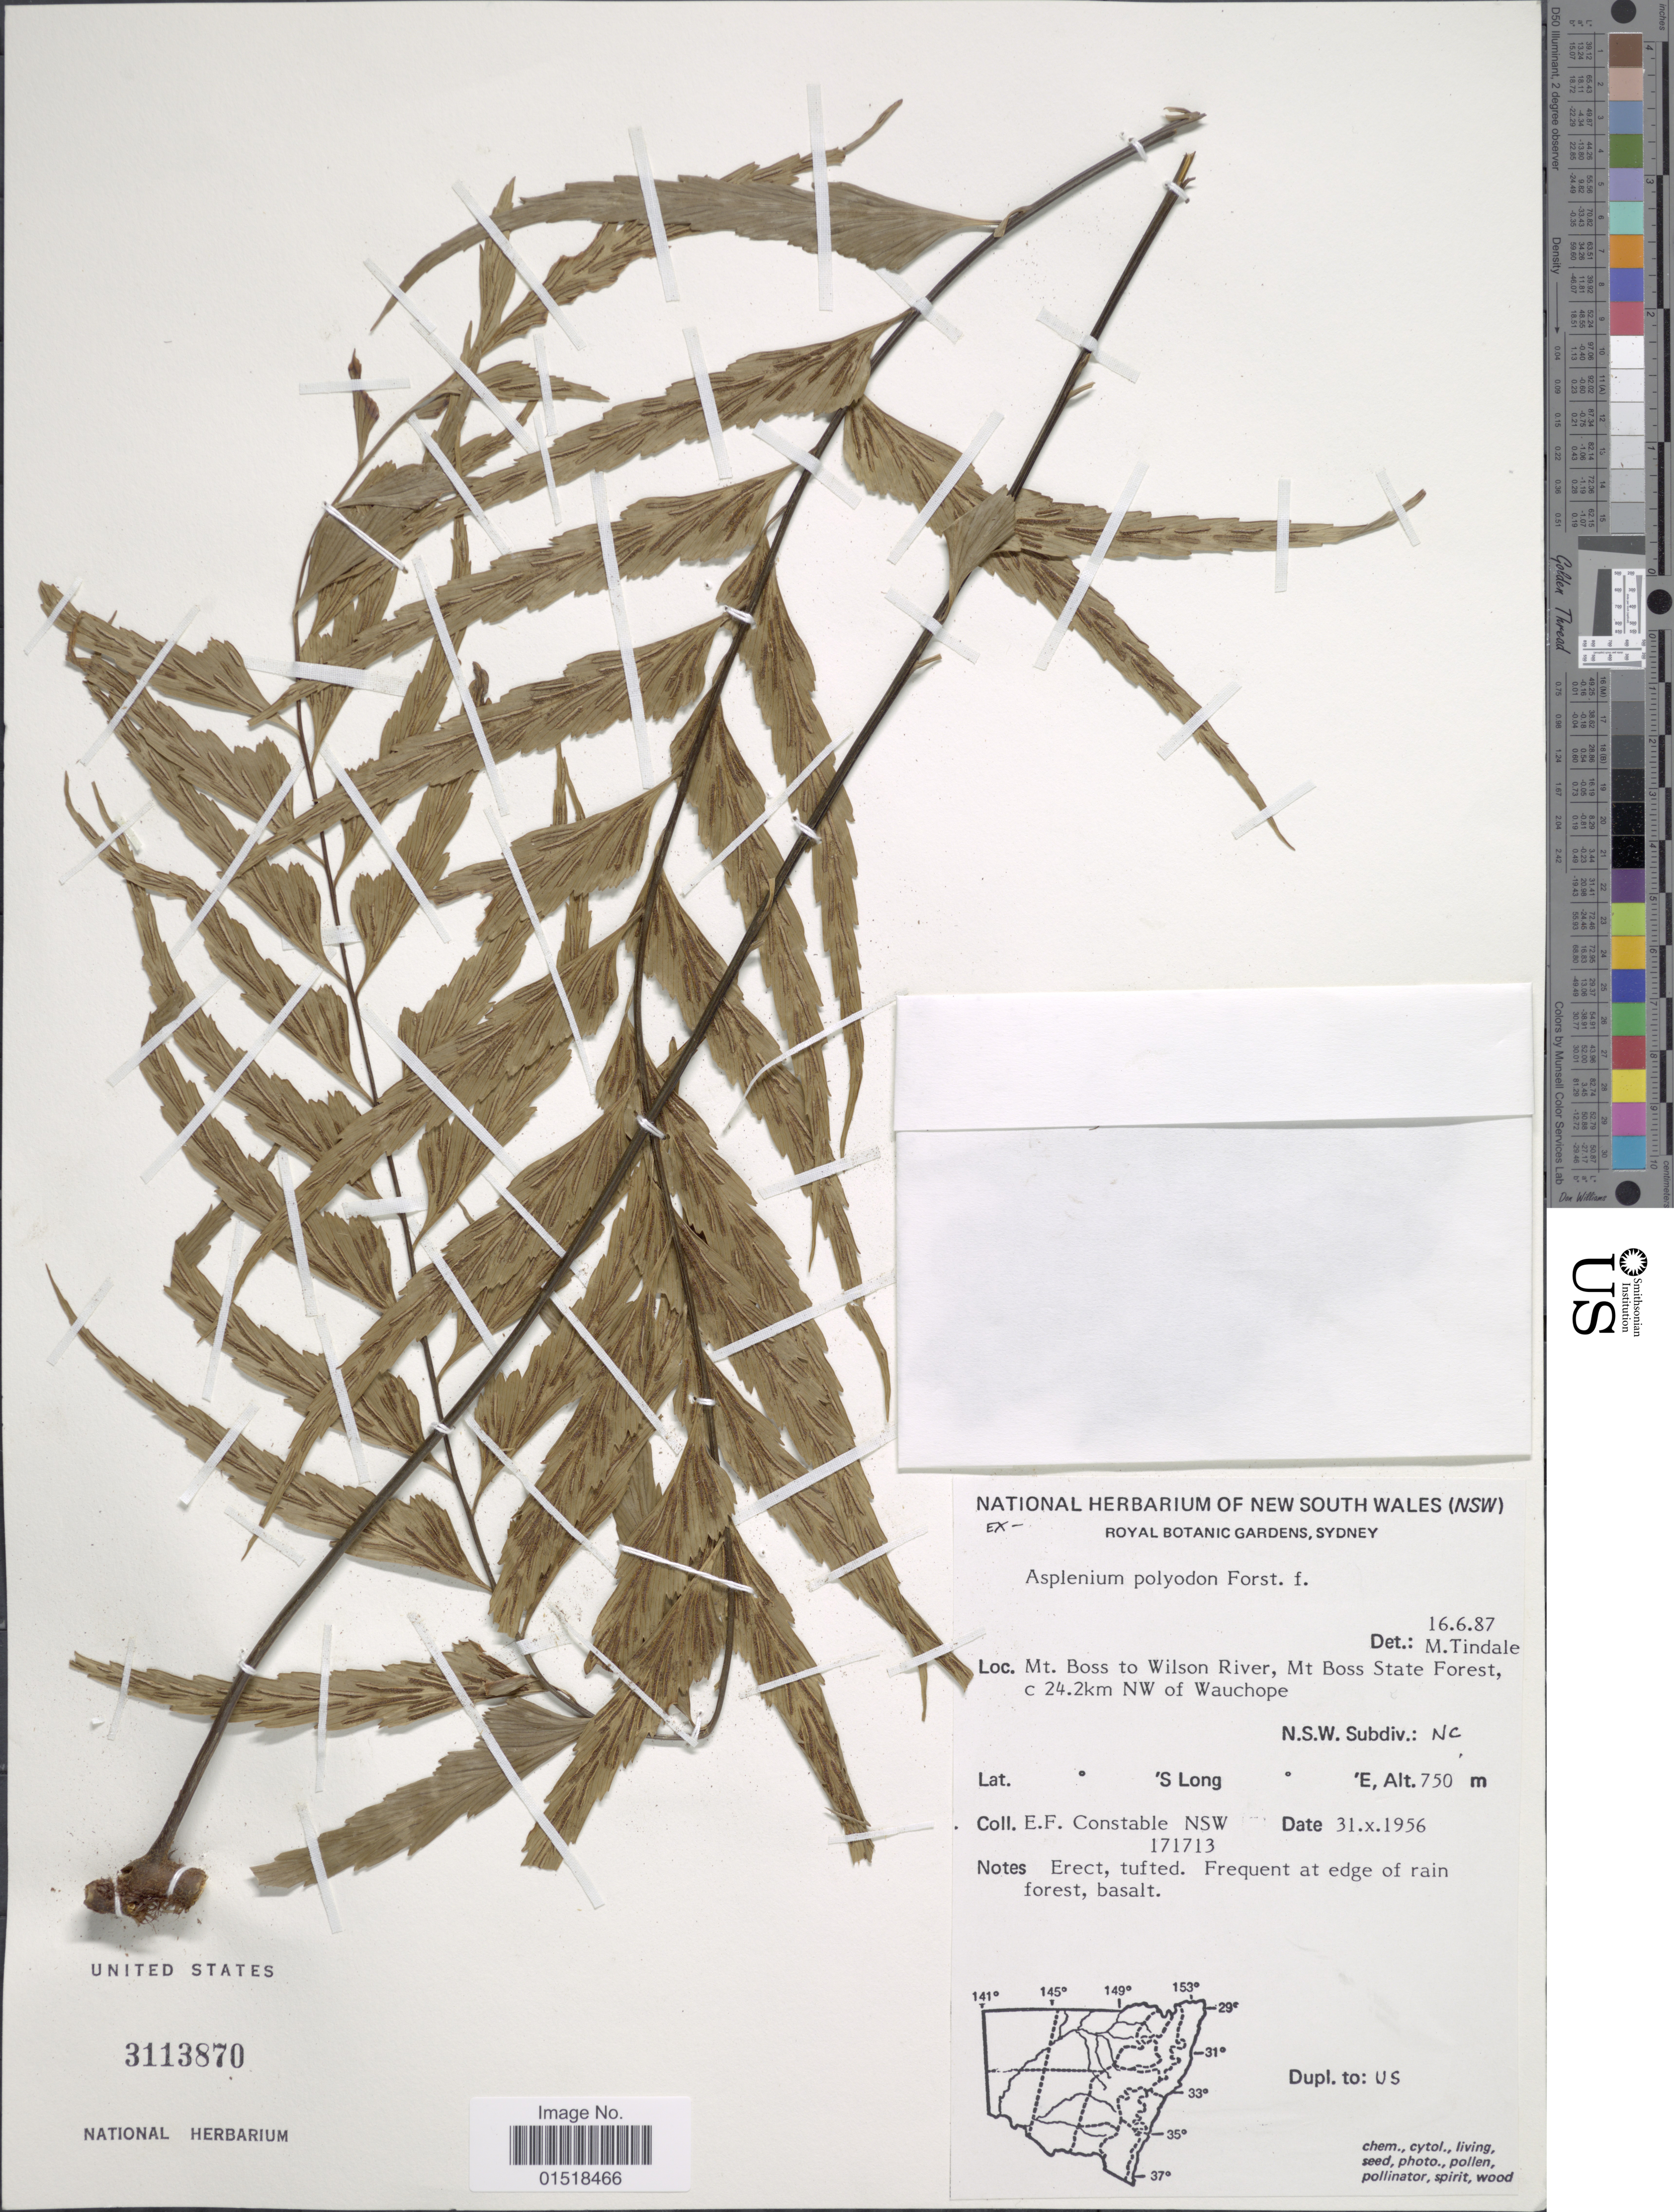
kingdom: Plantae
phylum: Tracheophyta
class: Polypodiopsida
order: Polypodiales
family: Aspleniaceae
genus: Asplenium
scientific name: Asplenium polyodon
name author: G. Forst.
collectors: E. F. Constable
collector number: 171713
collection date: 1956-10-31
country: Australia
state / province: New South Wales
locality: Mt. Boss to Wilson River, Mt Boss State Forest, c 24.2km NW of Wauchope. Subdiv.: NC.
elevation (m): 750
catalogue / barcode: US 3113870